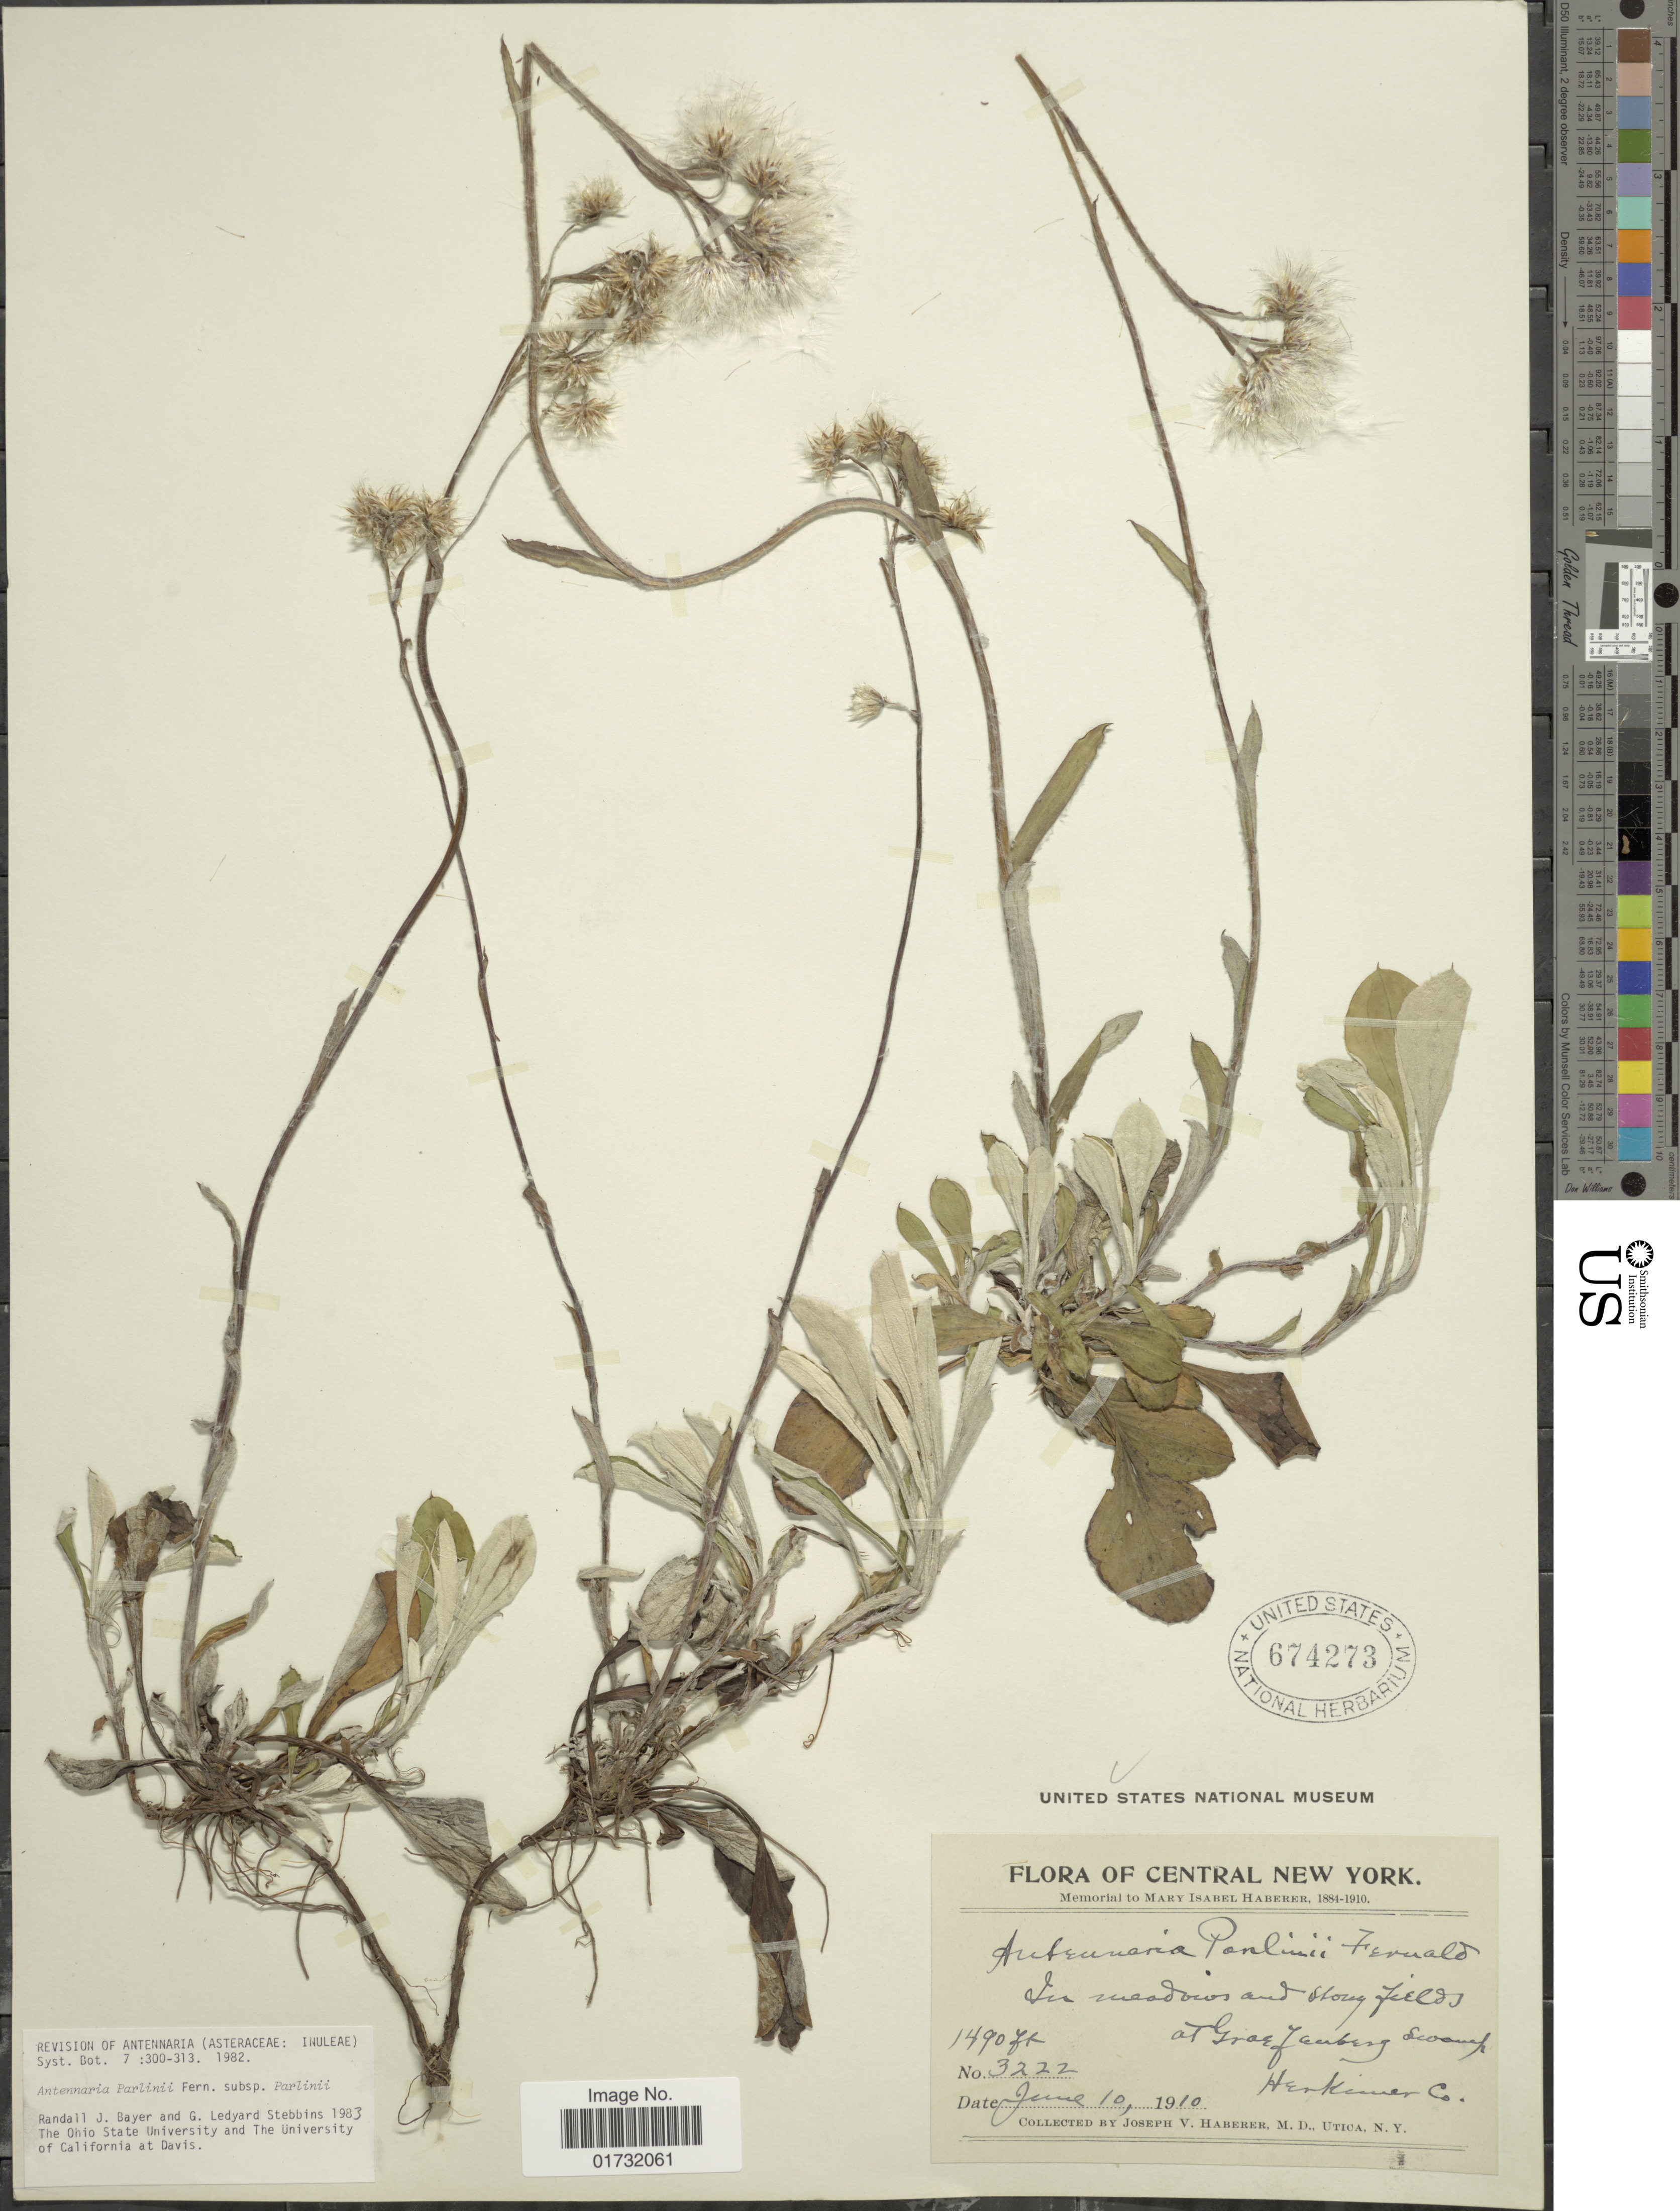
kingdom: Plantae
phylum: Tracheophyta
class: Magnoliopsida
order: Asterales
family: Asteraceae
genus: Antennaria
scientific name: Antennaria parlinii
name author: Fernald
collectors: J. V. Haberer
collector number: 3222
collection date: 1910-06-10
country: United States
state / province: New York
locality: Central New York. at Graefraberg Swamp. Herkiner Co.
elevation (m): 454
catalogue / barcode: US 674273